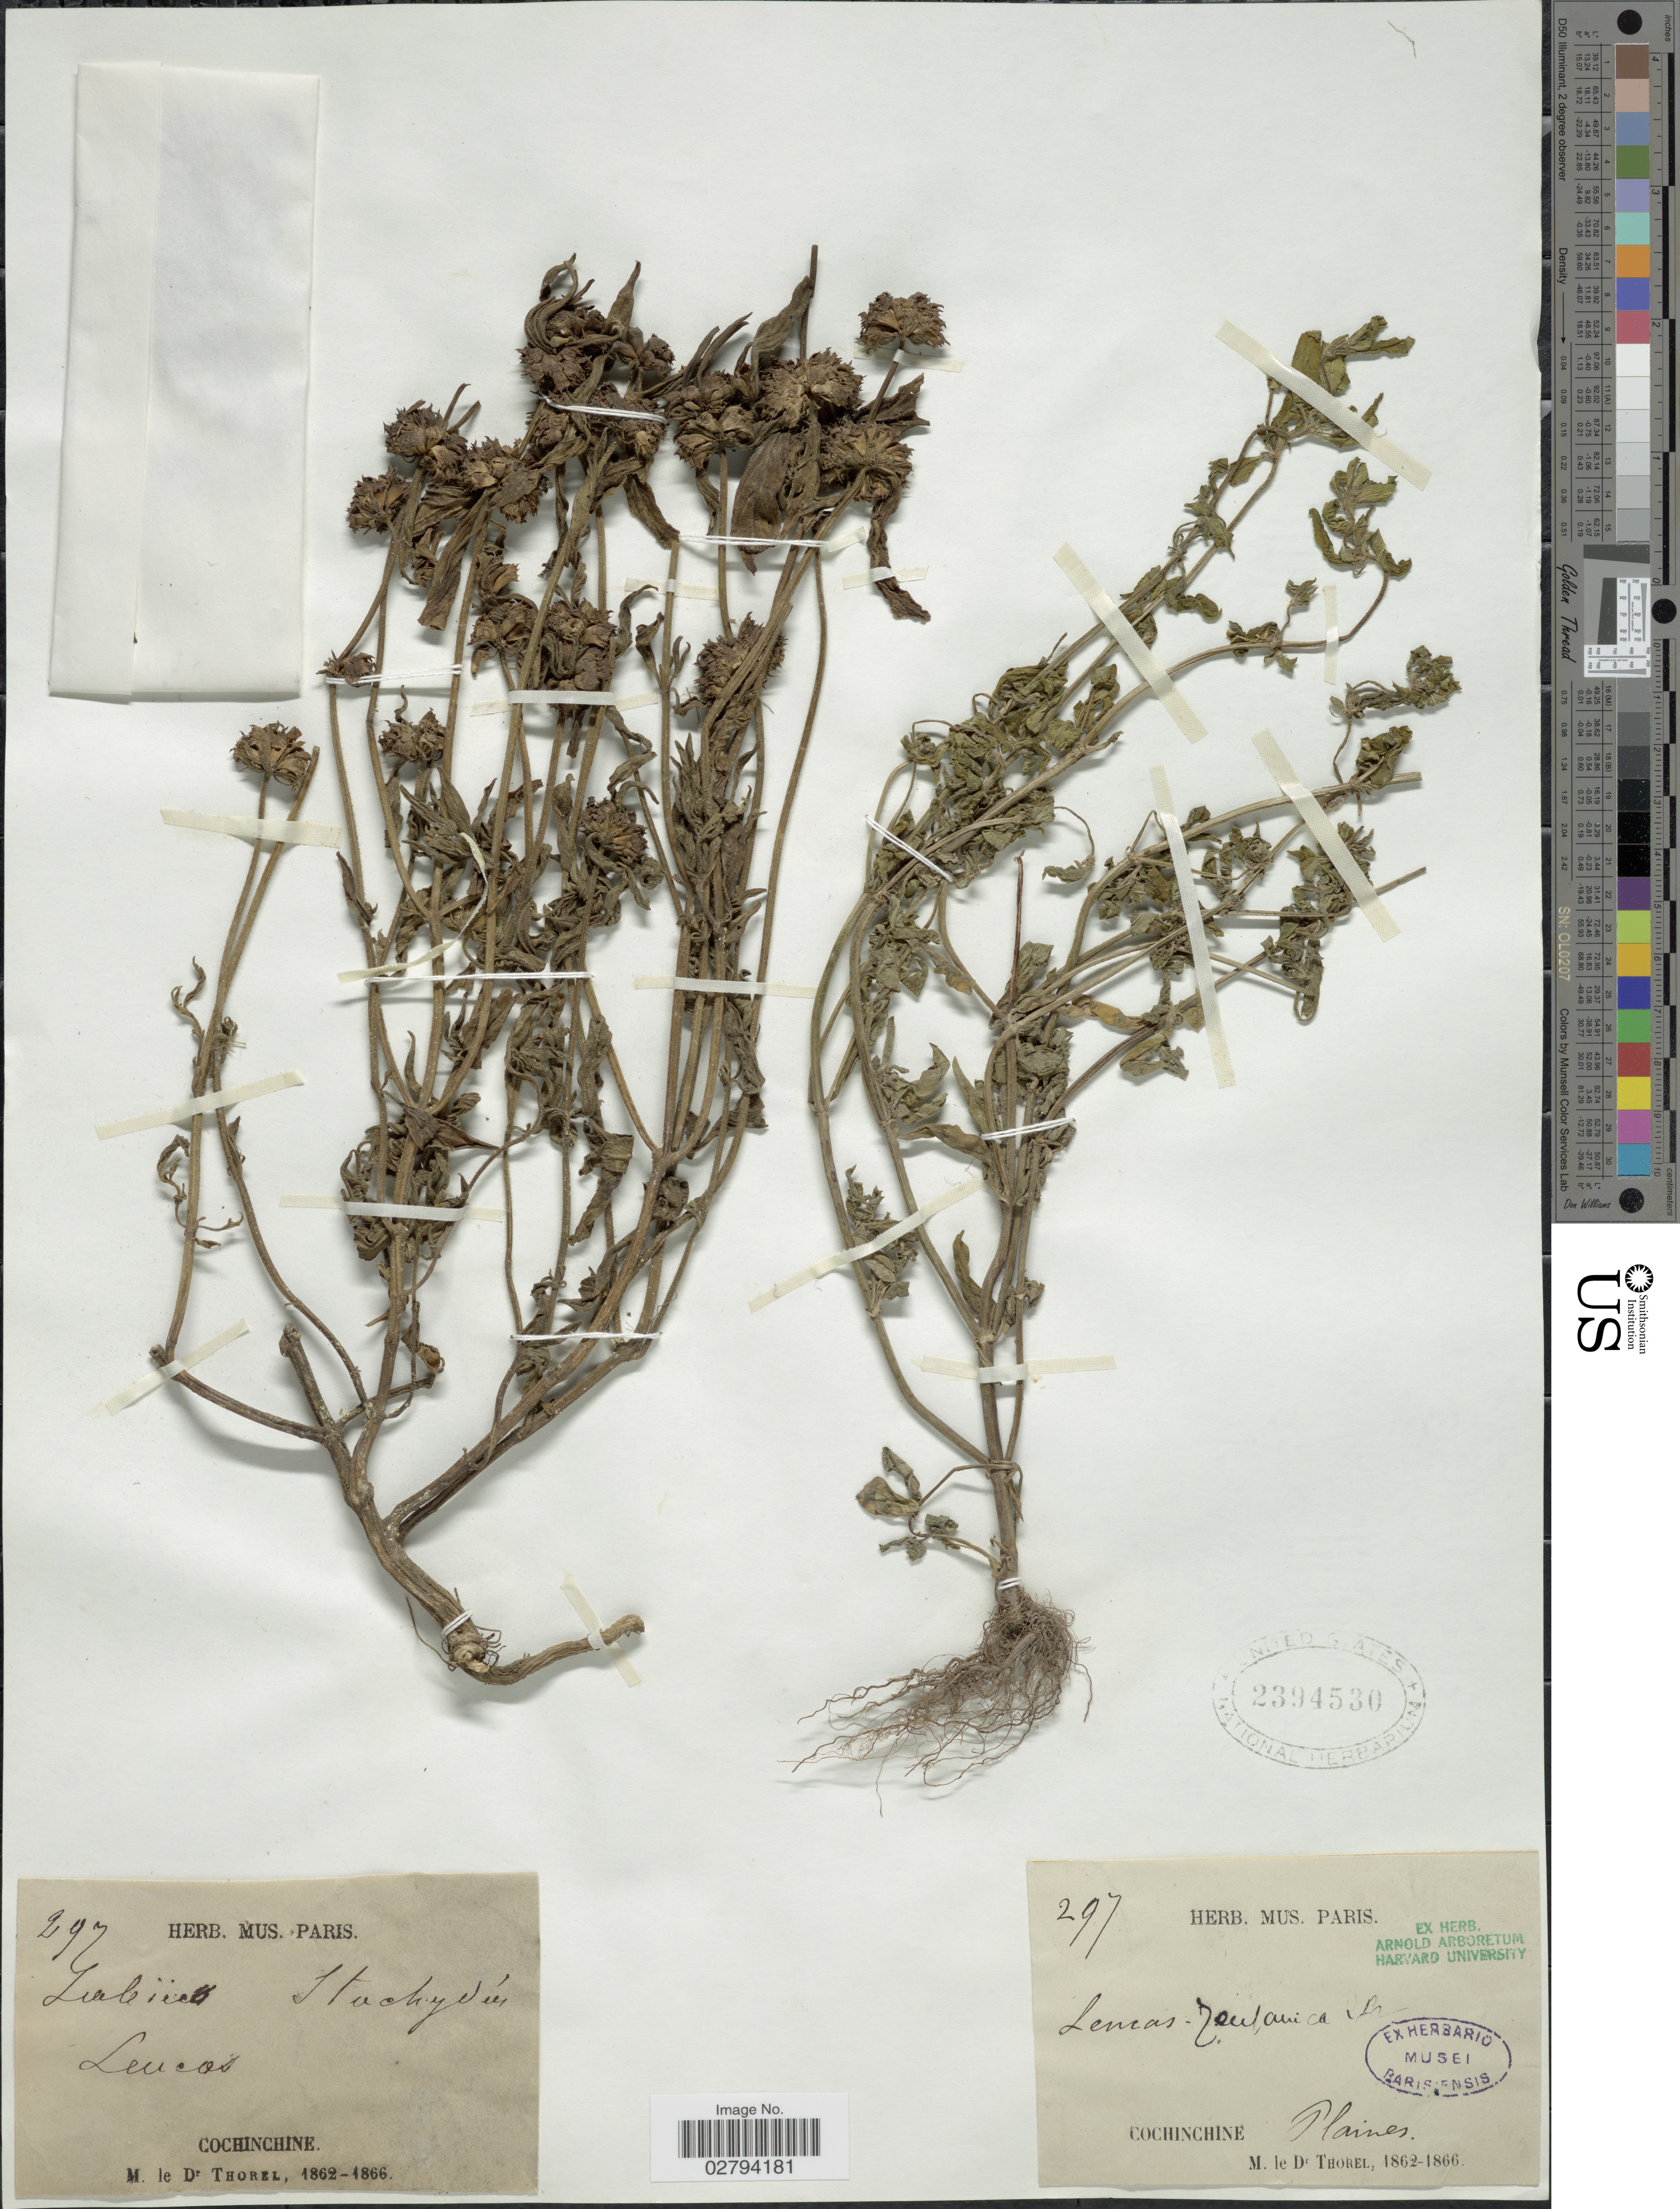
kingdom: Plantae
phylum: Tracheophyta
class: Magnoliopsida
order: Lamiales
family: Lamiaceae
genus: Leucas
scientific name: Leucas zeylanica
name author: (L.) W.T. Aiton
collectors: C. Thorel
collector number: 297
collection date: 1862/1866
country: Vietnam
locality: Cochinchine.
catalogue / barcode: US 2394530